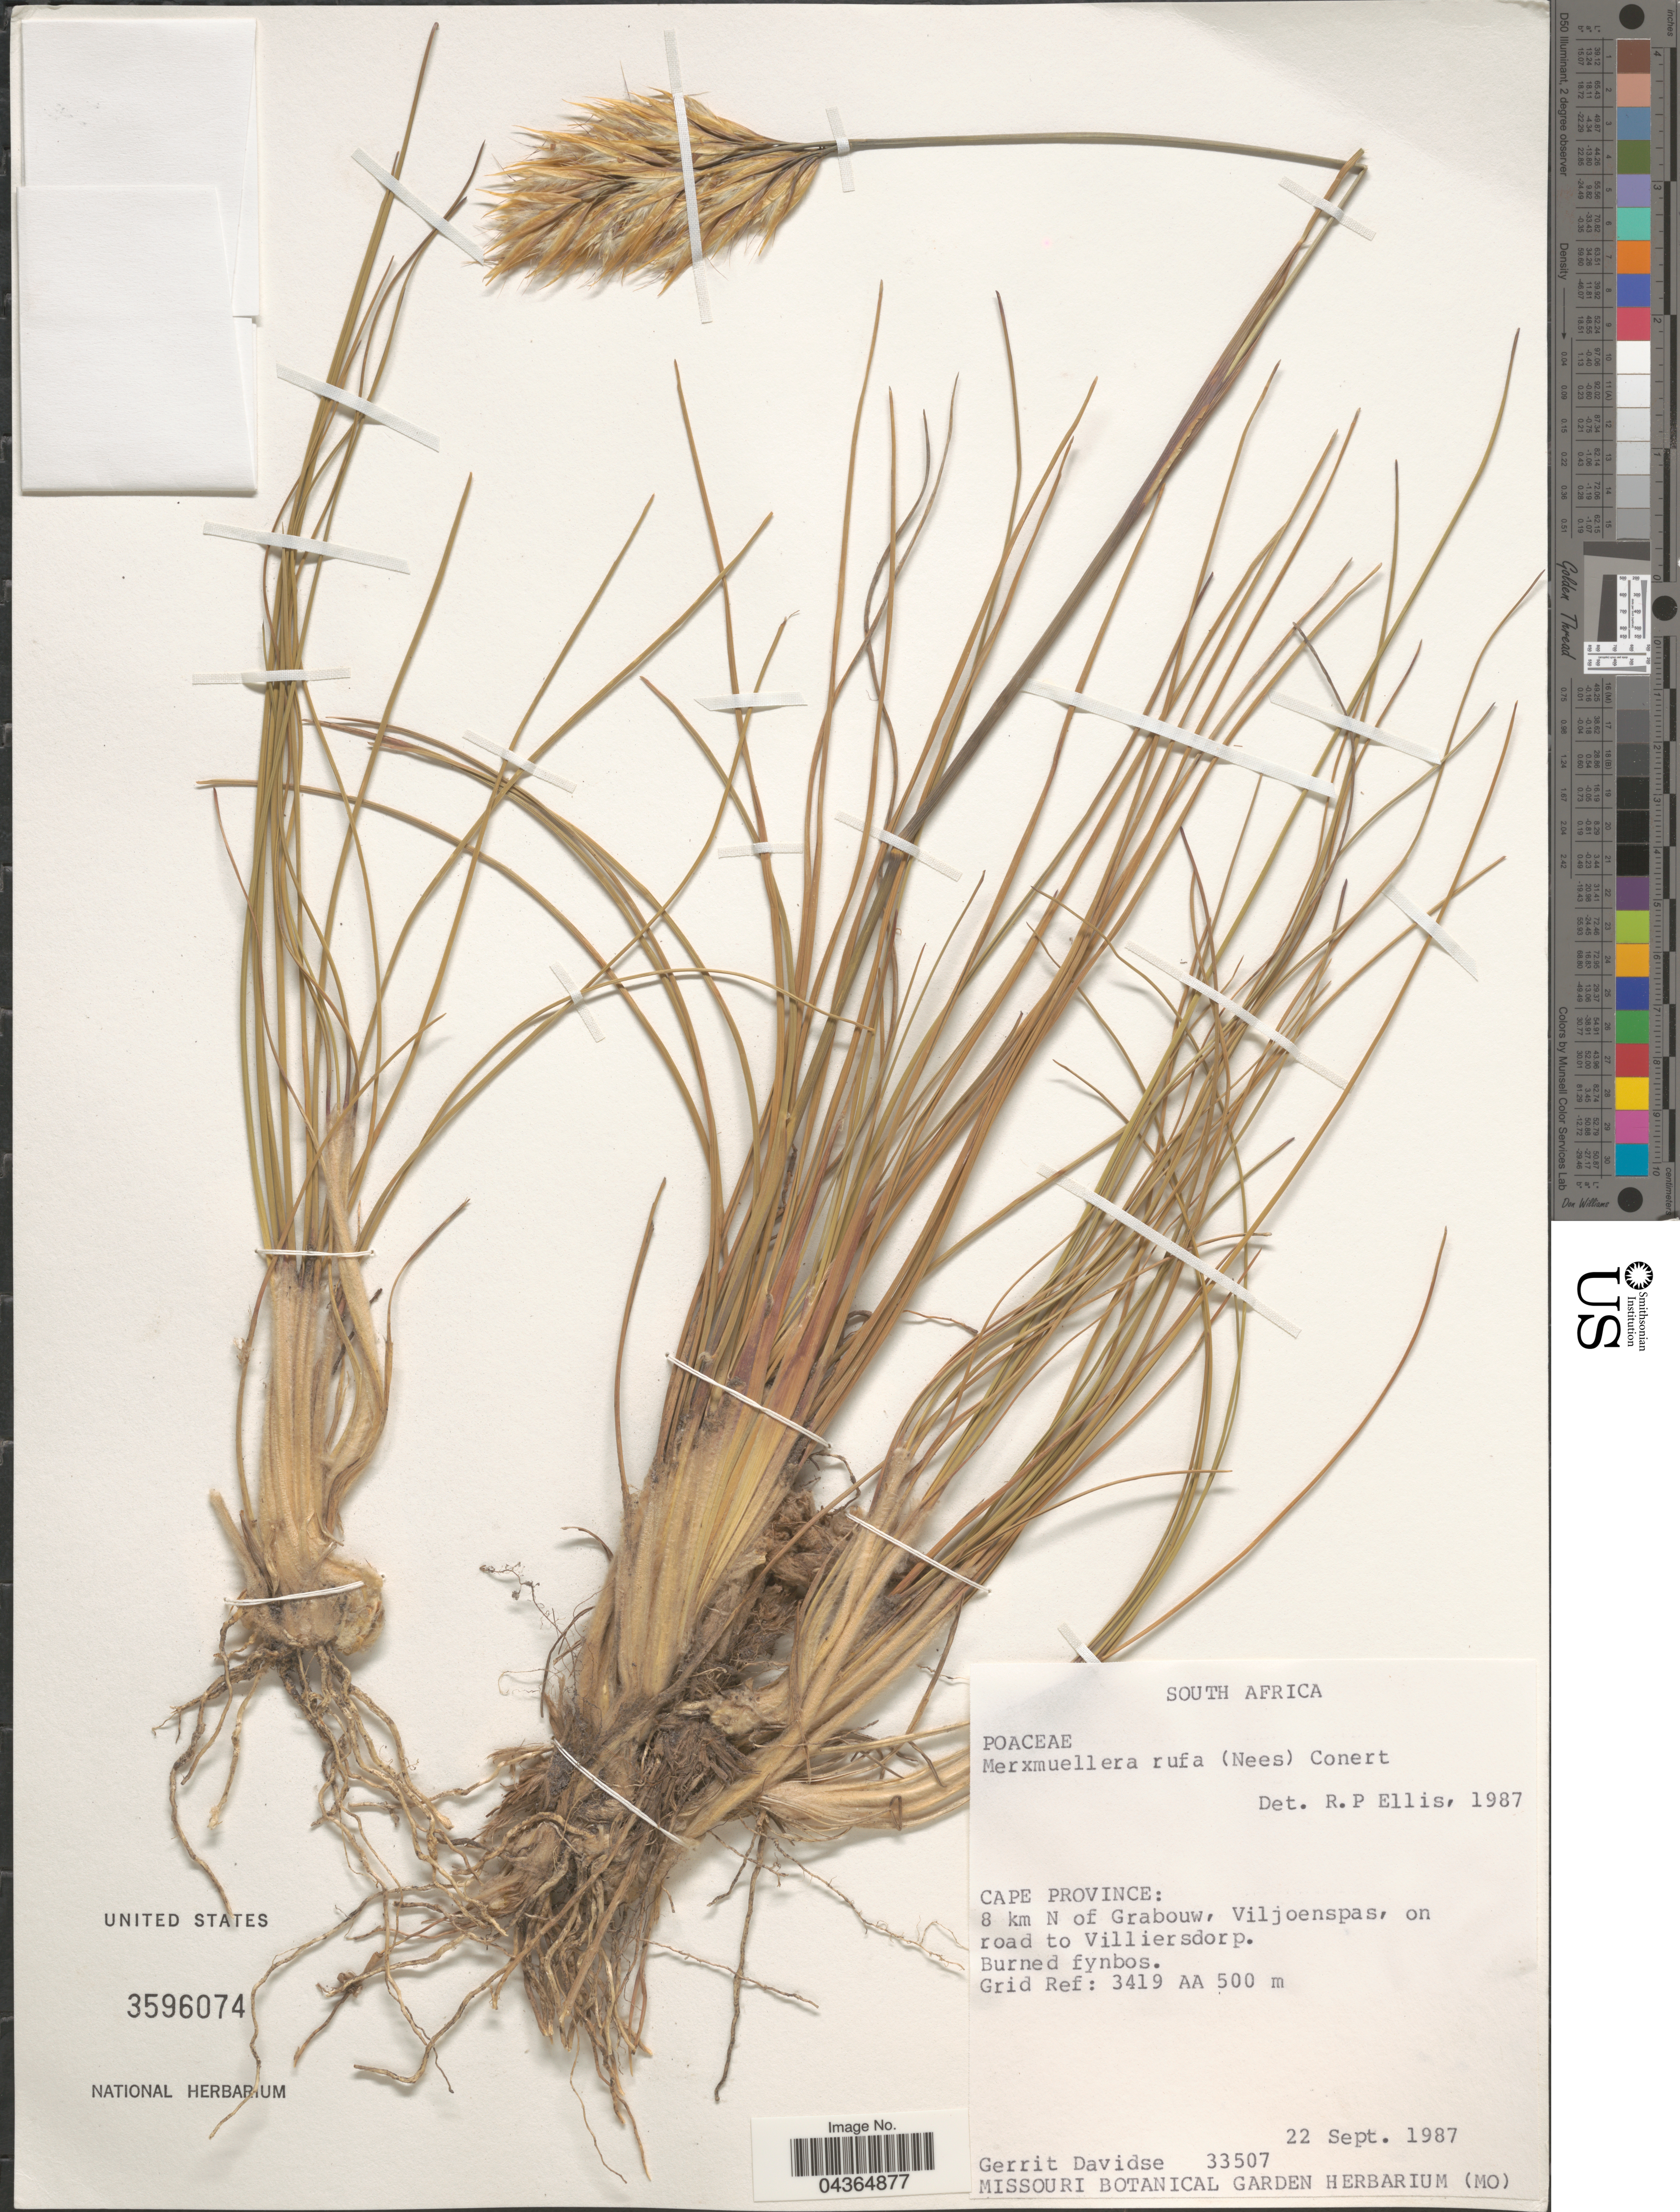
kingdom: Plantae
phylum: Tracheophyta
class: Liliopsida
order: Poales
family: Poaceae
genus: Geochloa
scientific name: Geochloa rufa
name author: (Nees) N.P. Barker & H.P. Linder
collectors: G. Davidse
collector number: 33507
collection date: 1987-09-22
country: South Africa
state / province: Western Cape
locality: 8 km N of Grabouw, Viljoenspas, on road to Villiersdorp. Grid Ref: 3419 AA.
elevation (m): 500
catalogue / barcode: US 3596074